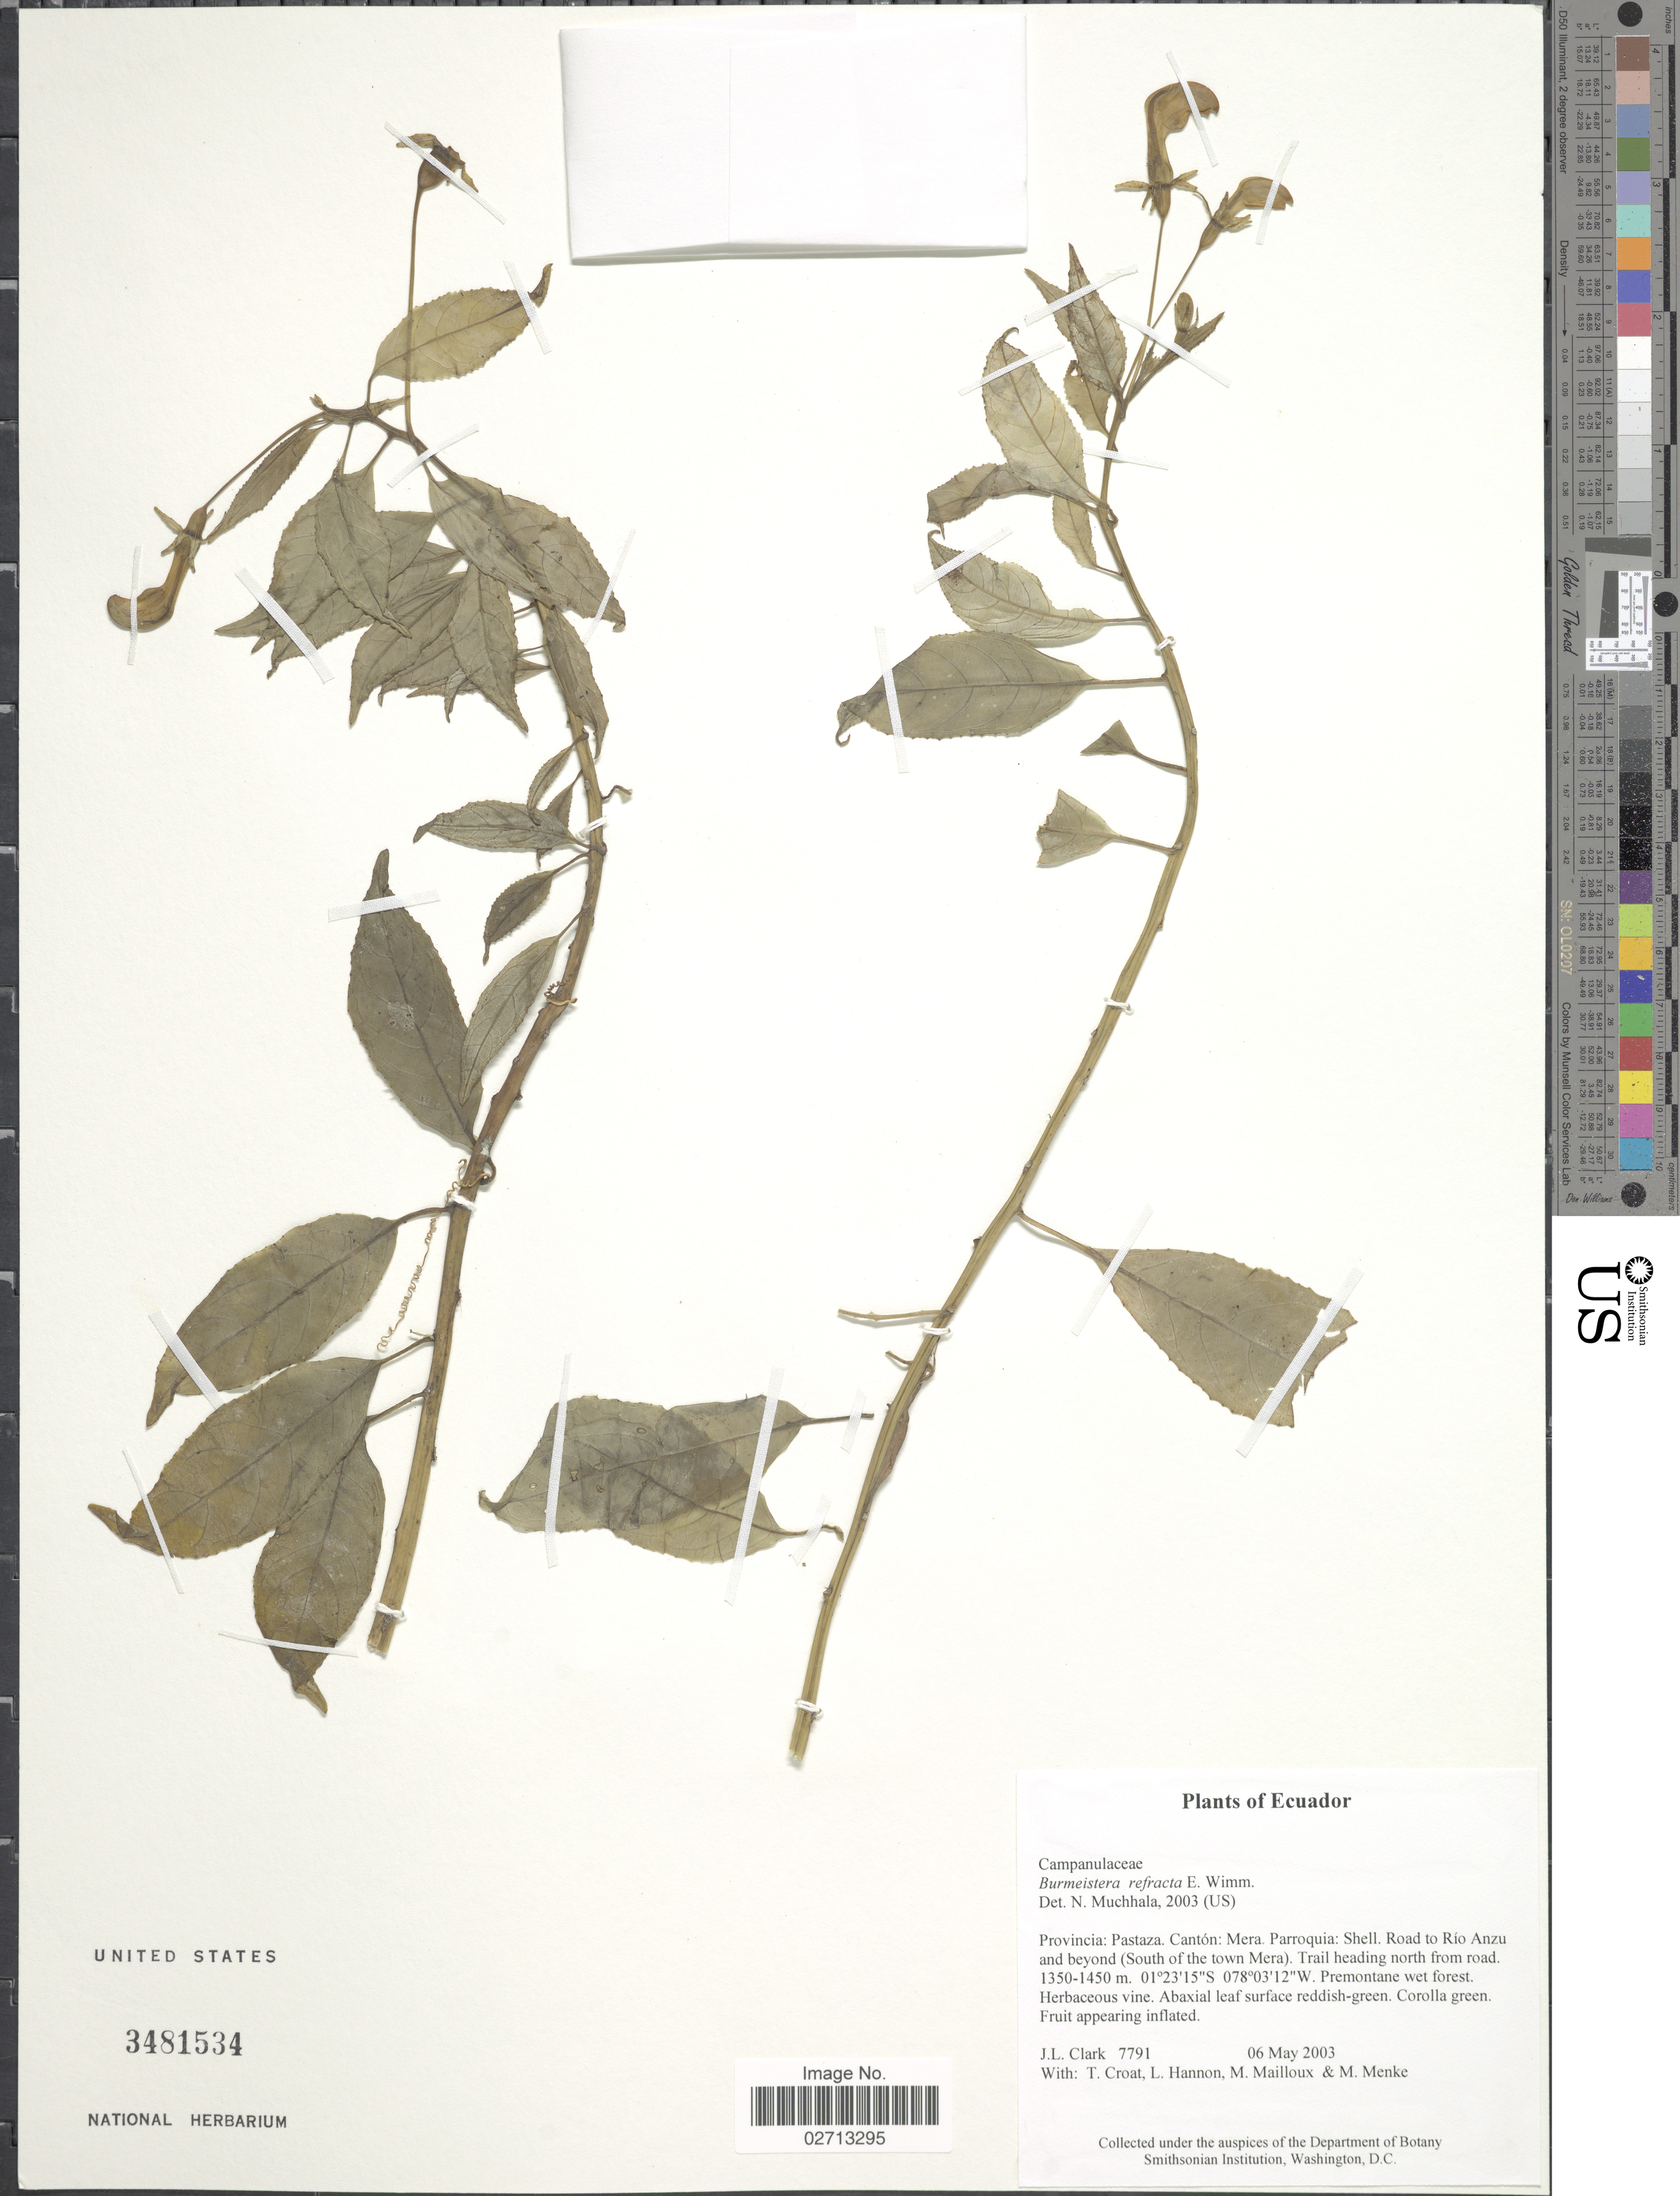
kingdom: Plantae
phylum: Tracheophyta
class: Magnoliopsida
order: Asterales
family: Campanulaceae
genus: Burmeistera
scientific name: Burmeistera refracta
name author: E. Wimm.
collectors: J. L. Clark, T. B. Croat, L. Hannon, M. Mailloux & M. Menke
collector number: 7791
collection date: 2003-05-06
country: Ecuador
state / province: Pastaza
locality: Cantón: Mera. Parroquia: Shell. Road to Río Anzu and beyond (South of the town Mera). Trail heading north from road.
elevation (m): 1350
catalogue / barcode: US 3481534